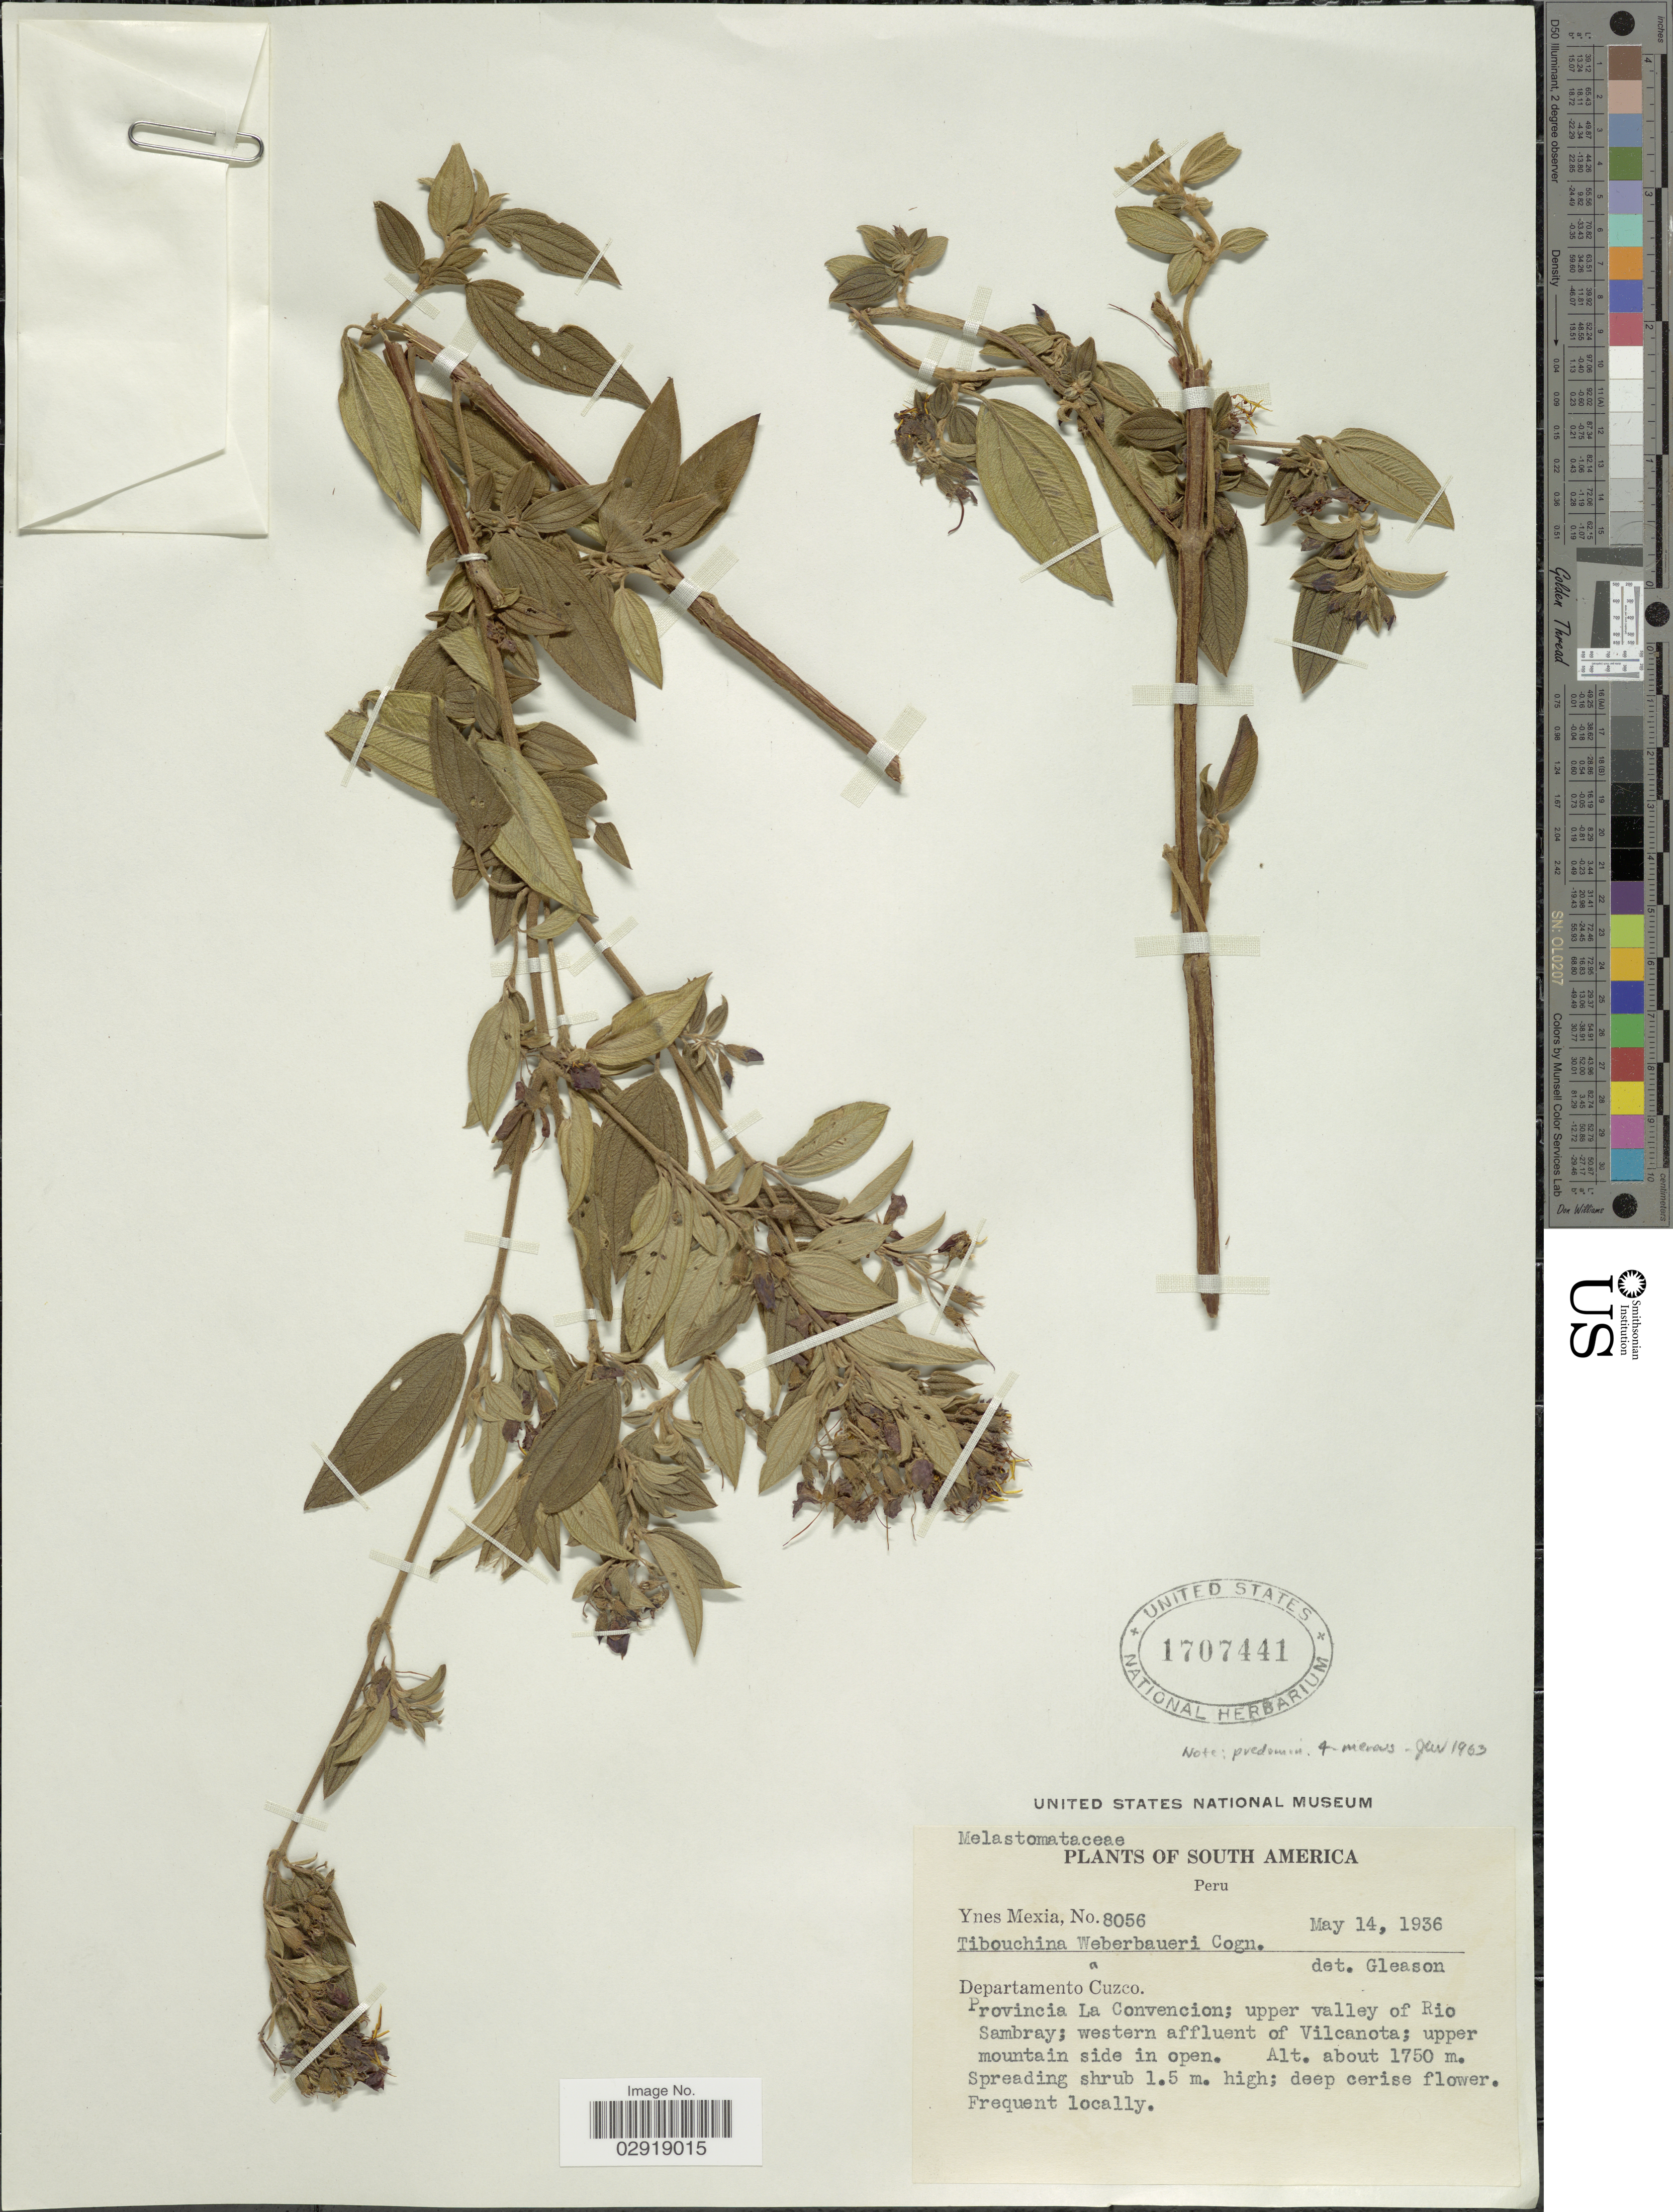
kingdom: Plantae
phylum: Tracheophyta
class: Magnoliopsida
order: Myrtales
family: Melastomataceae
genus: Chaetogastra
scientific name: Chaetogastra weberbaueri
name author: (Cogn.) P.J.F. Guim. & Michelang.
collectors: Y. Mexia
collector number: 8056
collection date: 1936-05-14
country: Peru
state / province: Cusco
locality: Departamento Cuzco. Provincia La Convencion; upper valley of Rio Sambray; western affluent of Vilcanota; upper mountain side in open.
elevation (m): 1750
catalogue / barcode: US 1707441